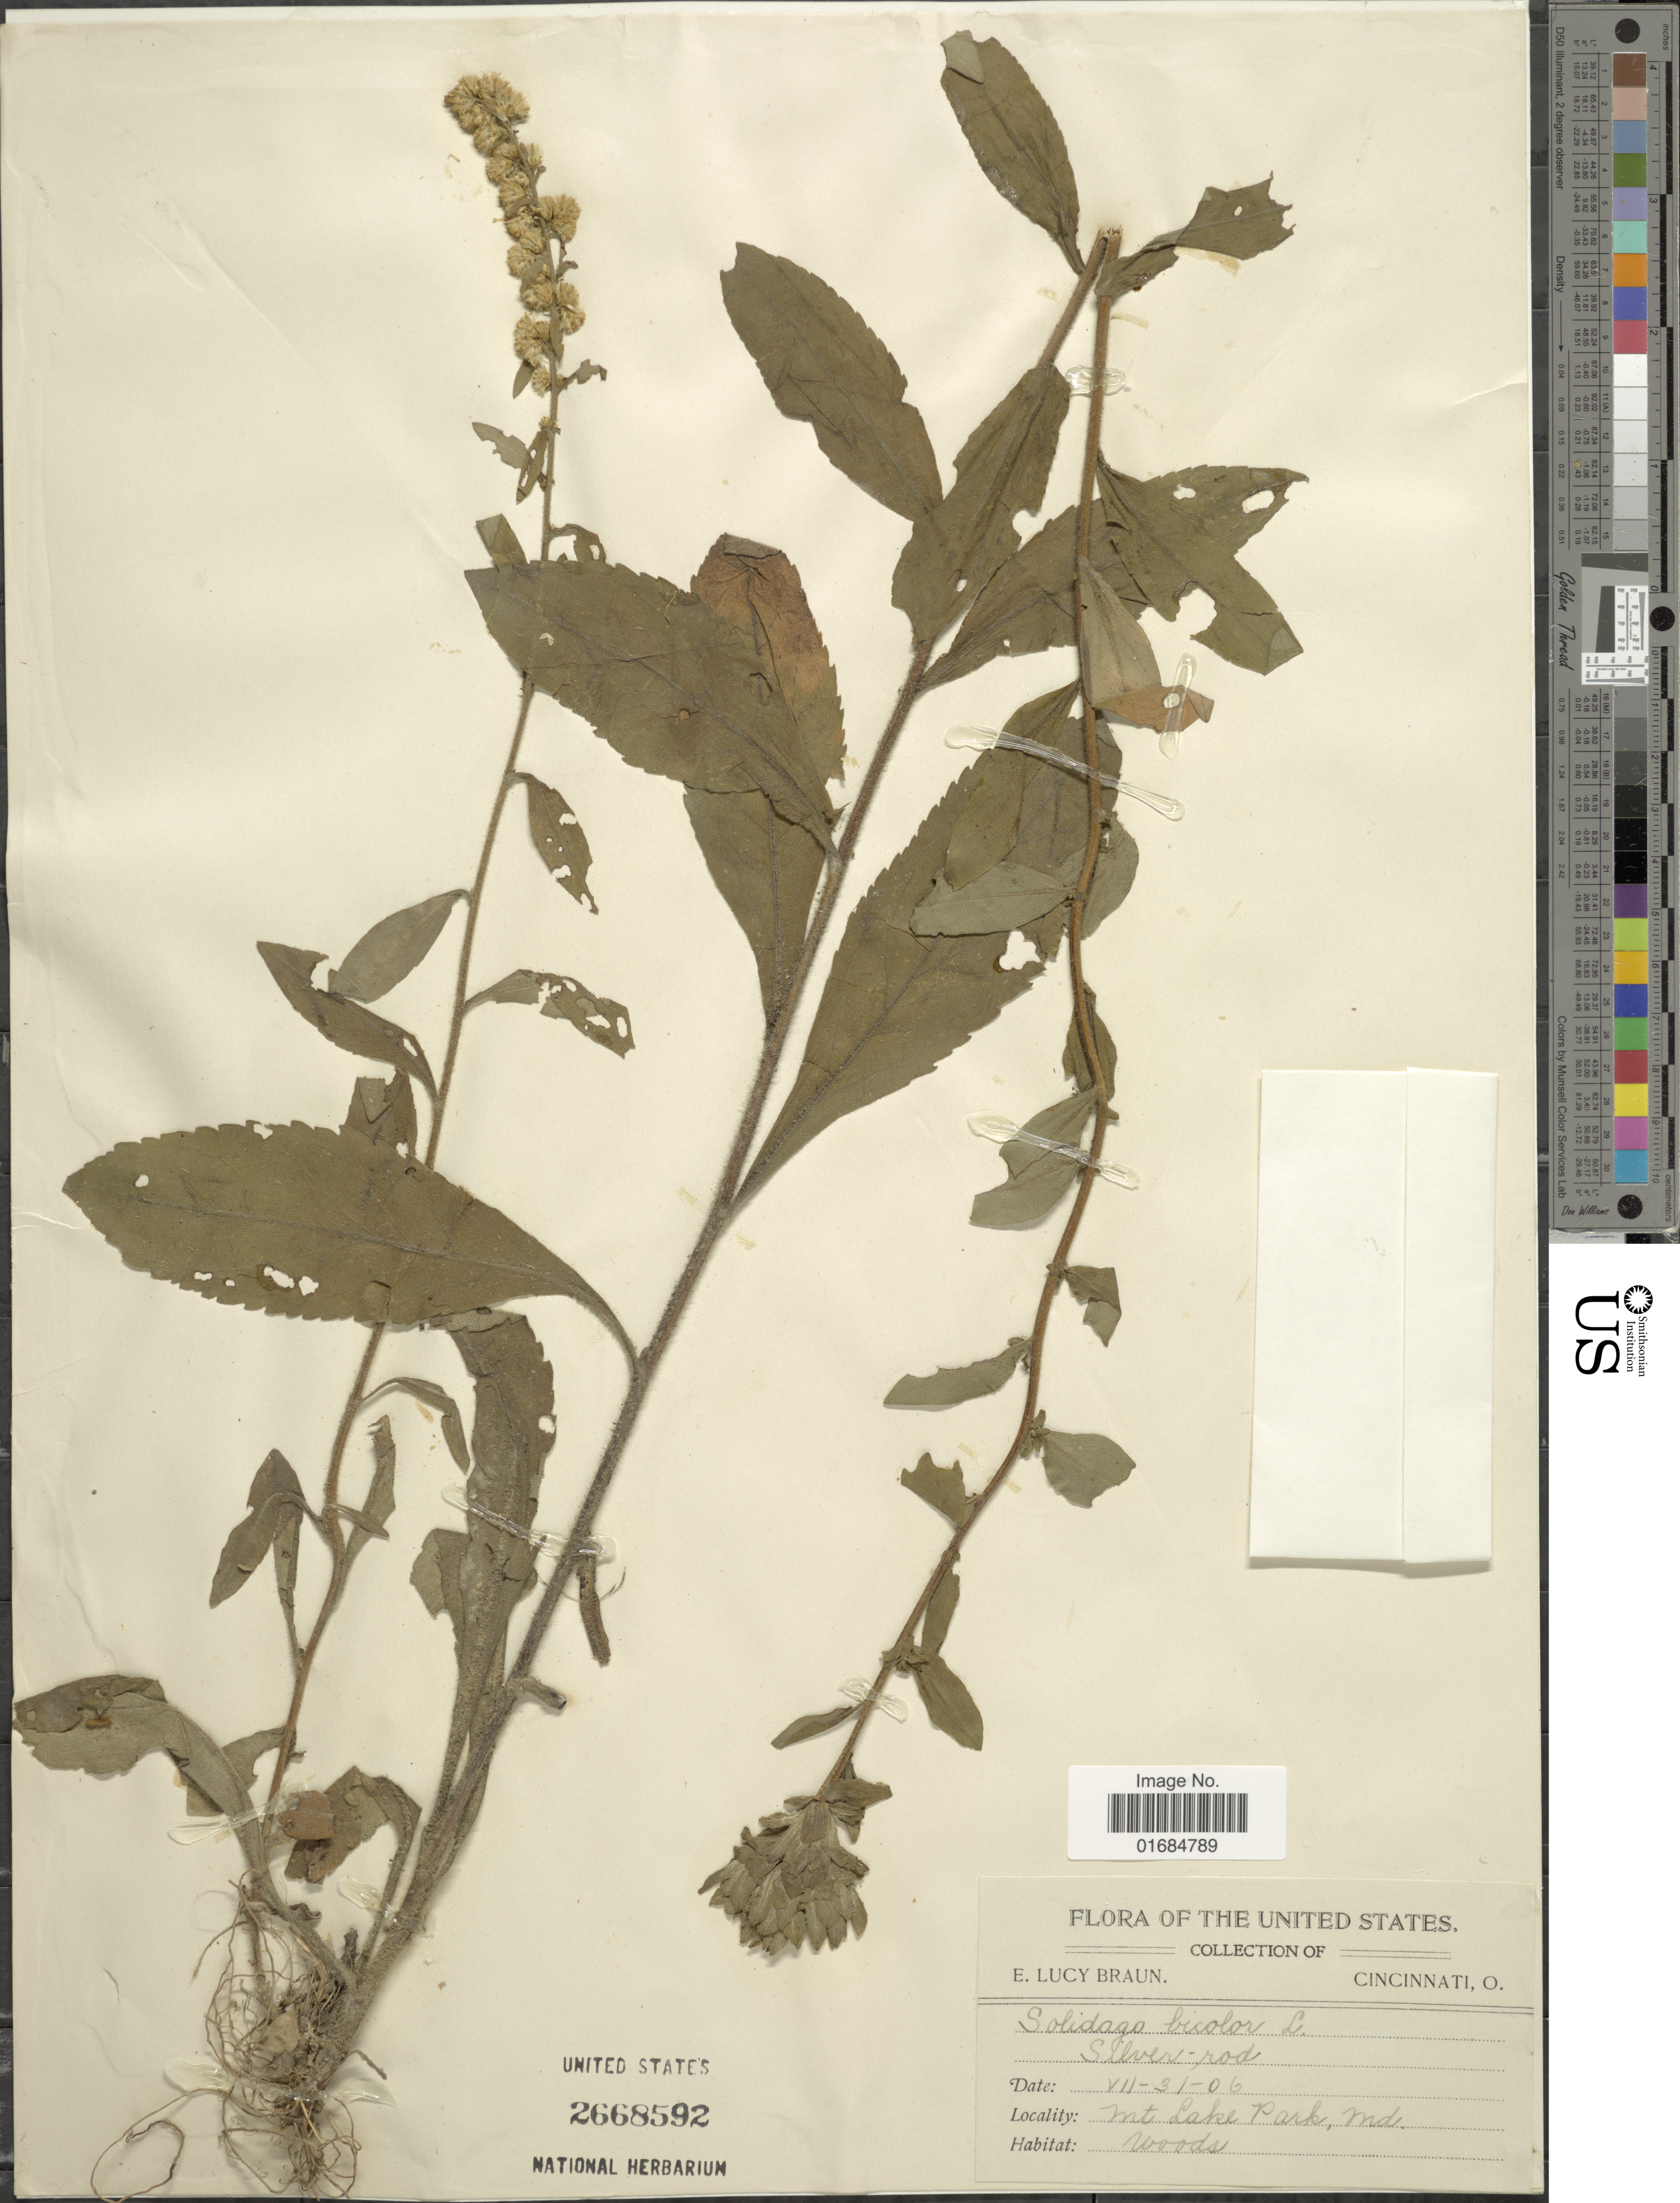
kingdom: Plantae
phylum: Tracheophyta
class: Magnoliopsida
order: Asterales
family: Asteraceae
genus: Solidago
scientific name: Solidago bicolor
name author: L.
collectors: E. L. Braun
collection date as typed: Transcribed d/m/y: 31/7/6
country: United States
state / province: Maryland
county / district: Garrett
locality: Mt Lake Park, Md.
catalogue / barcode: US 2668592